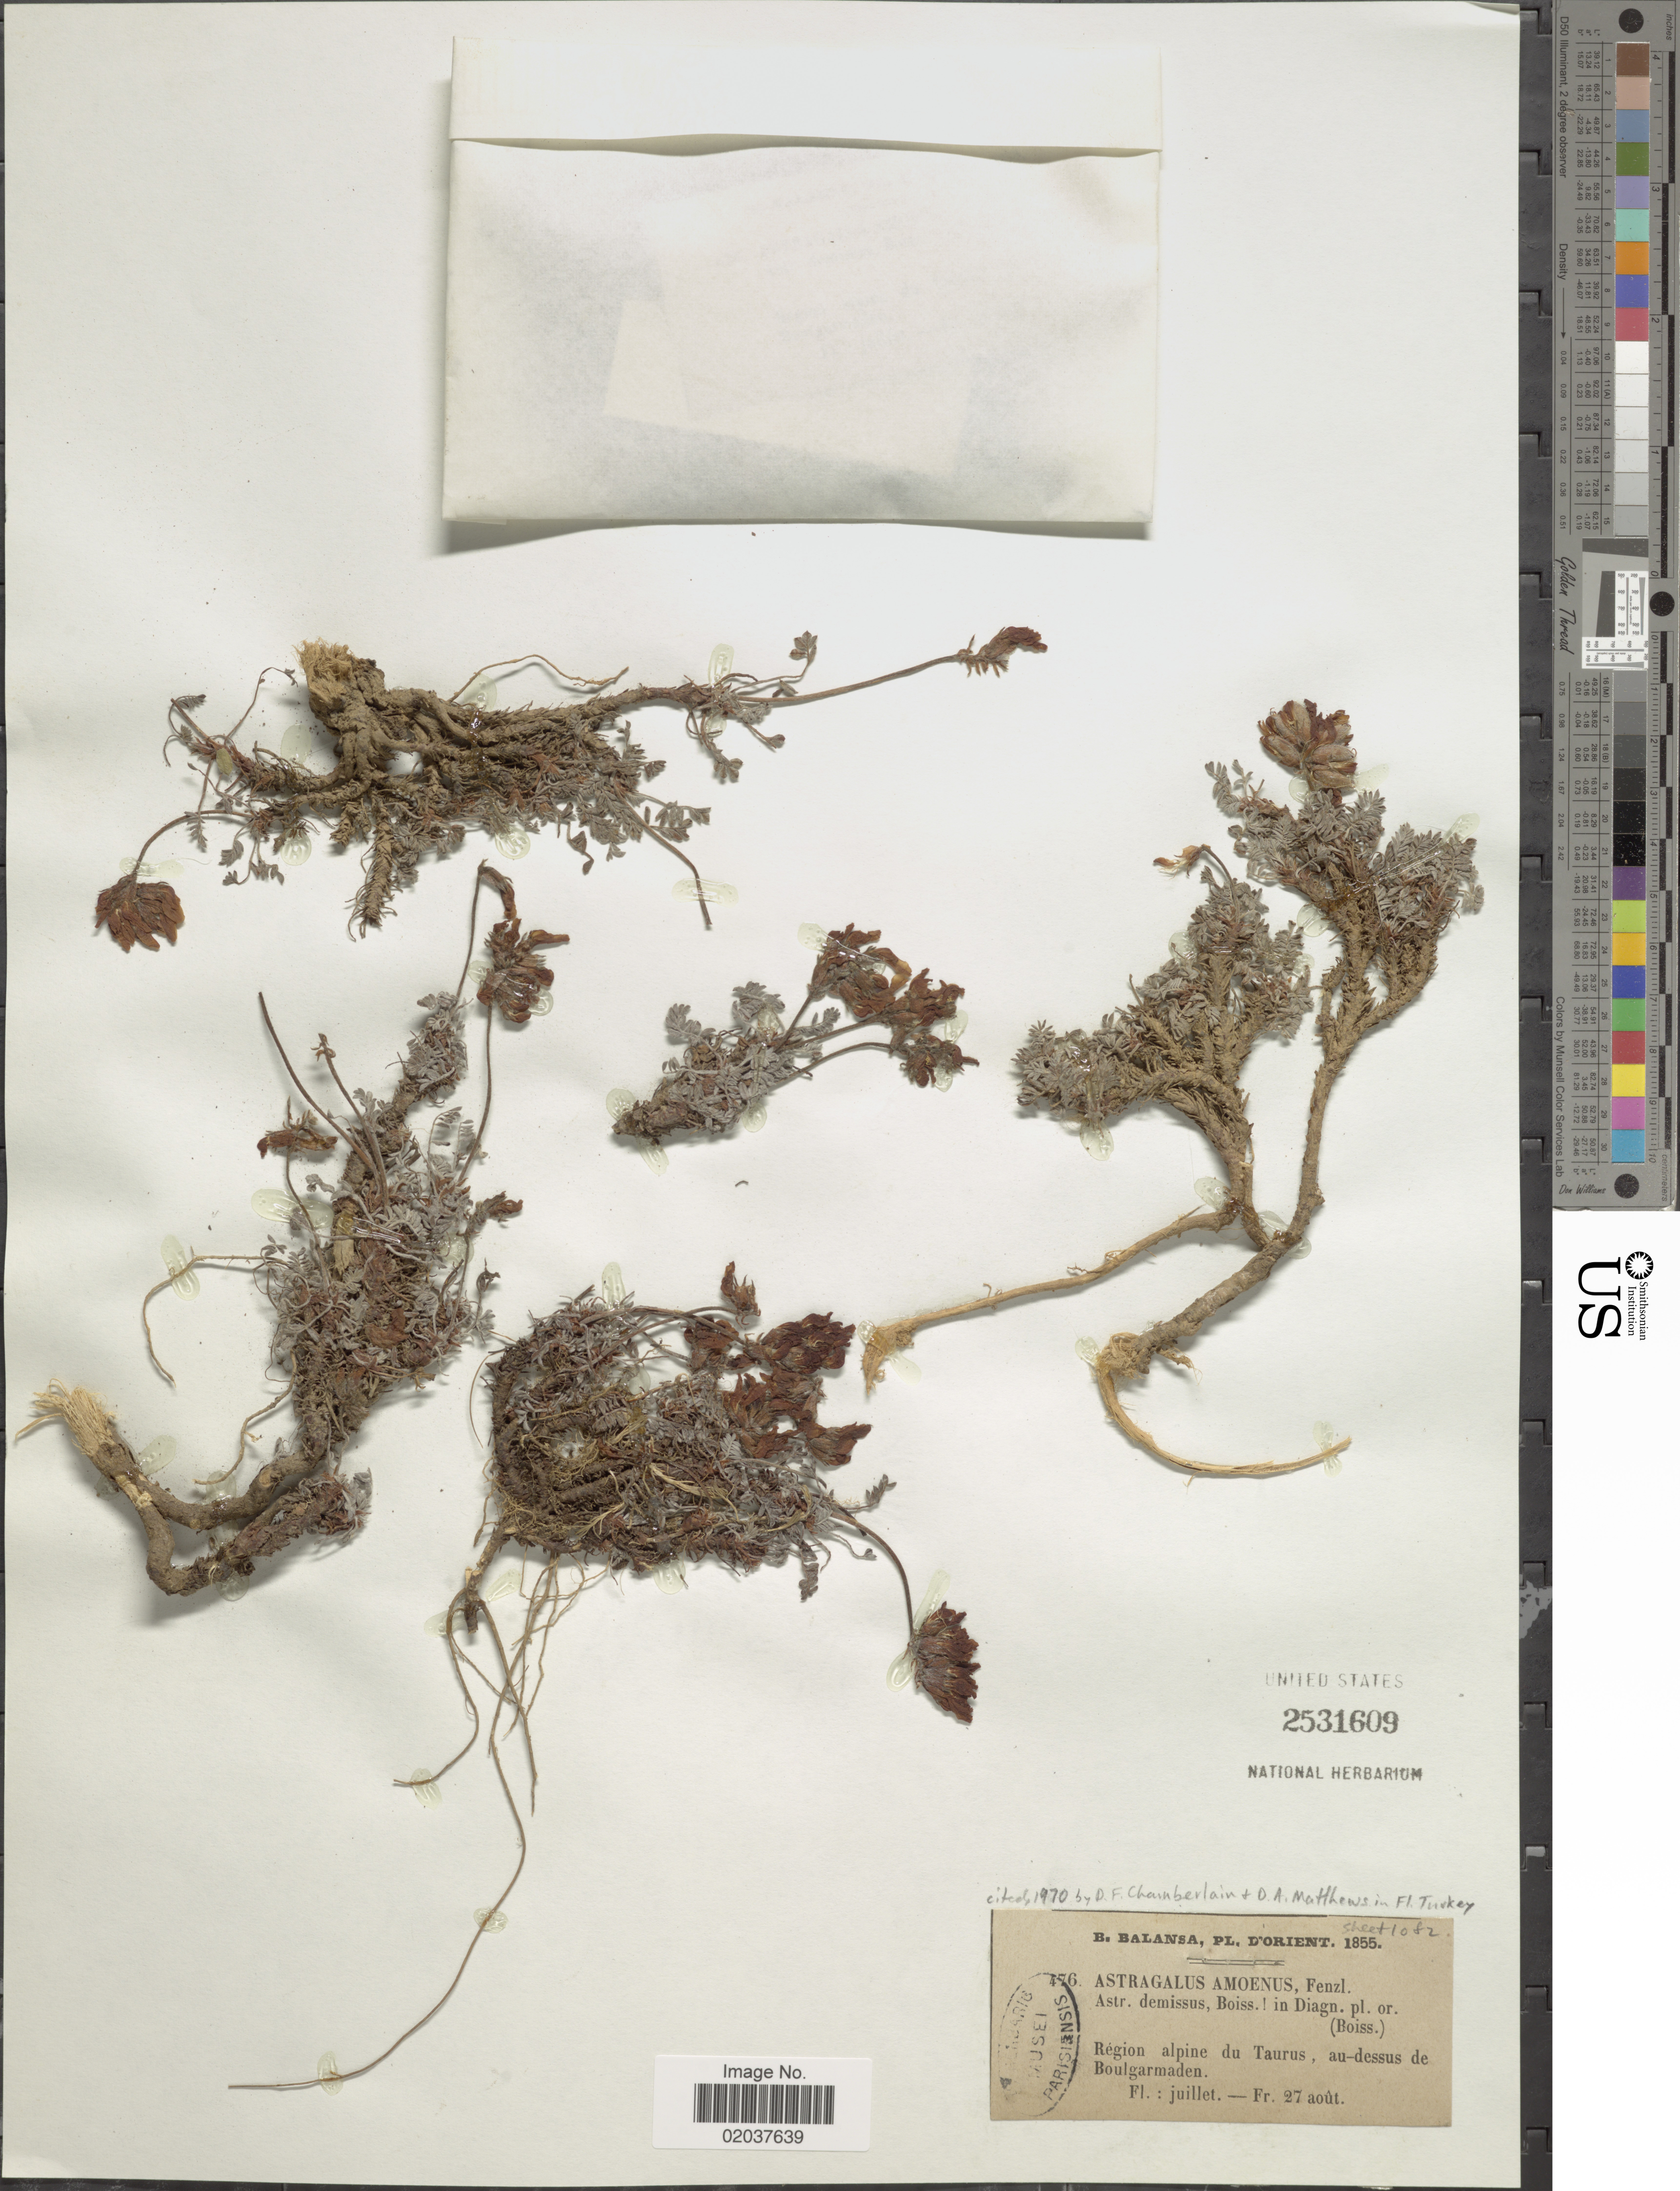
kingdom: Plantae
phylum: Tracheophyta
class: Magnoliopsida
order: Fabales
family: Fabaceae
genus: Astragalus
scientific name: Astragalus amoenus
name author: Fenzl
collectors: B. Balansa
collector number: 476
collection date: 1855-07/1855-08-27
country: Turkey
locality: D'Orient, Region alpine du Taurus, au-dessus de Boulgarmaden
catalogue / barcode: US 2531609